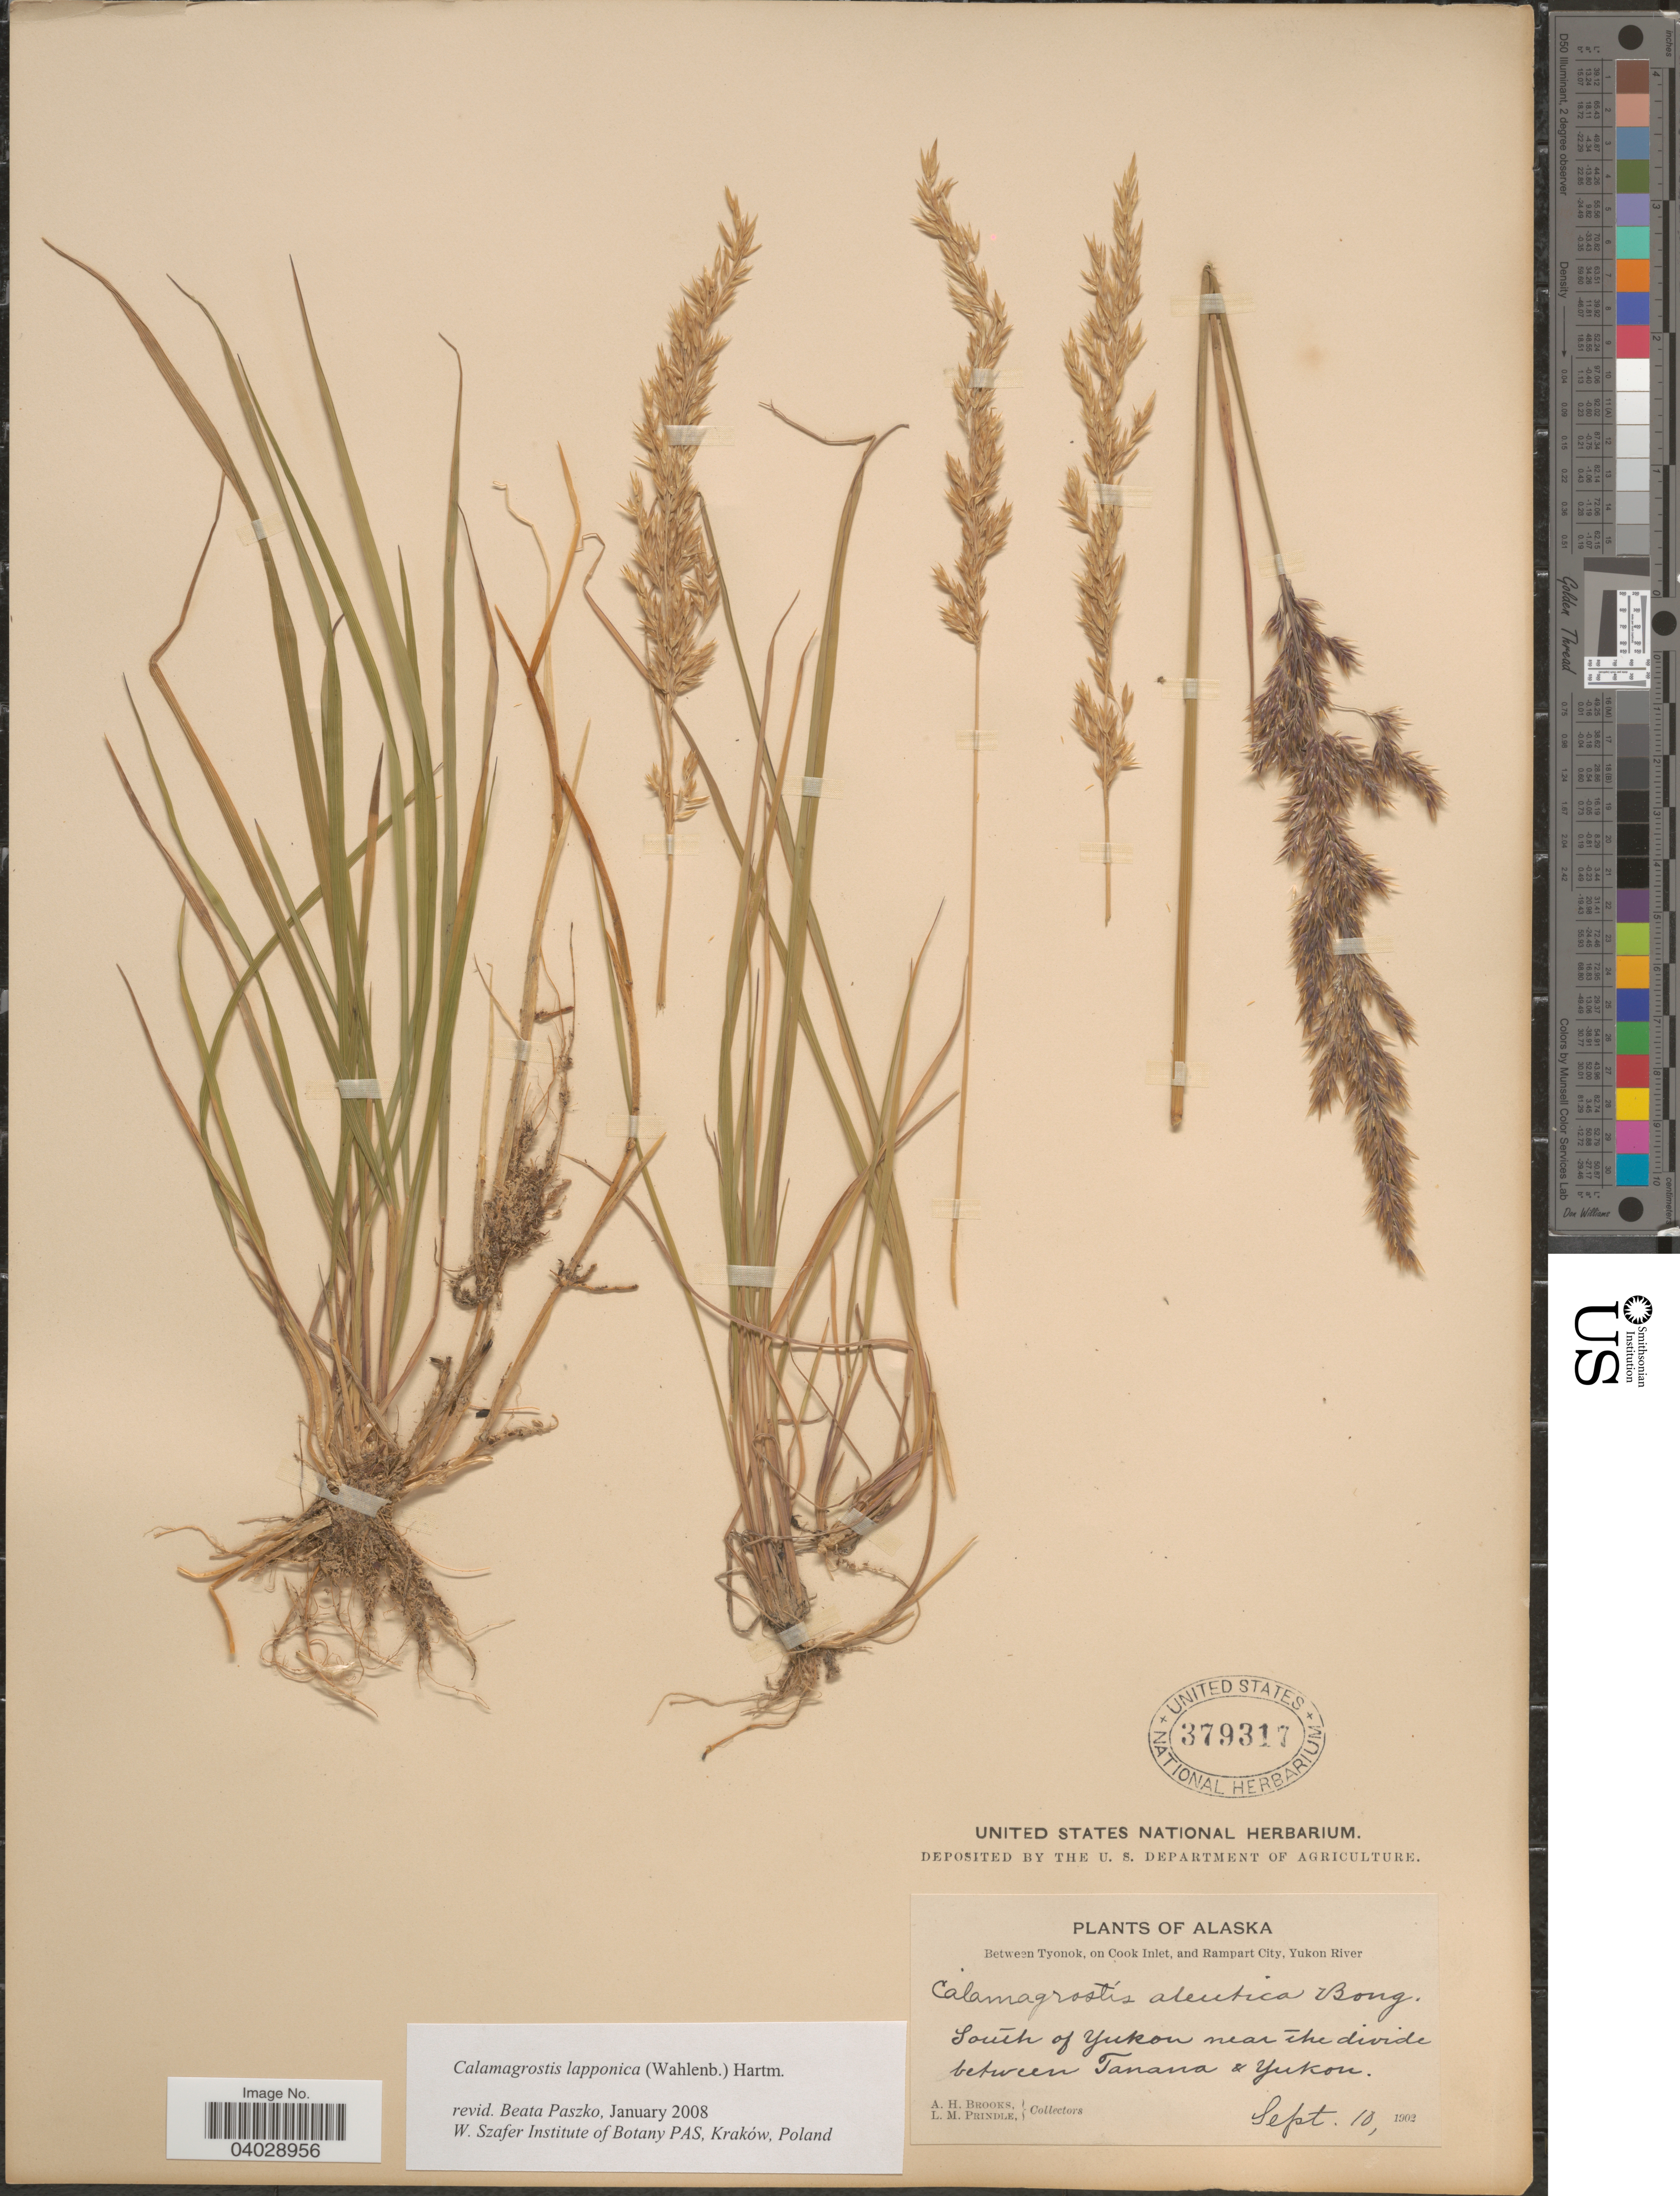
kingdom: Plantae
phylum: Tracheophyta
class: Liliopsida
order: Poales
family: Poaceae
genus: Calamagrostis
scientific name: Calamagrostis lapponica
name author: (Wahlenb.) Hartm.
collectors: A. Brooks & L. Prindle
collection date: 1902-09-10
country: United States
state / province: Alaska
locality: Between Tyonok, on Cook Inlet, and Rampart City, Yukon River. South of Yukon near the divide between Tanana & Yukon.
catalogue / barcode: US 379317